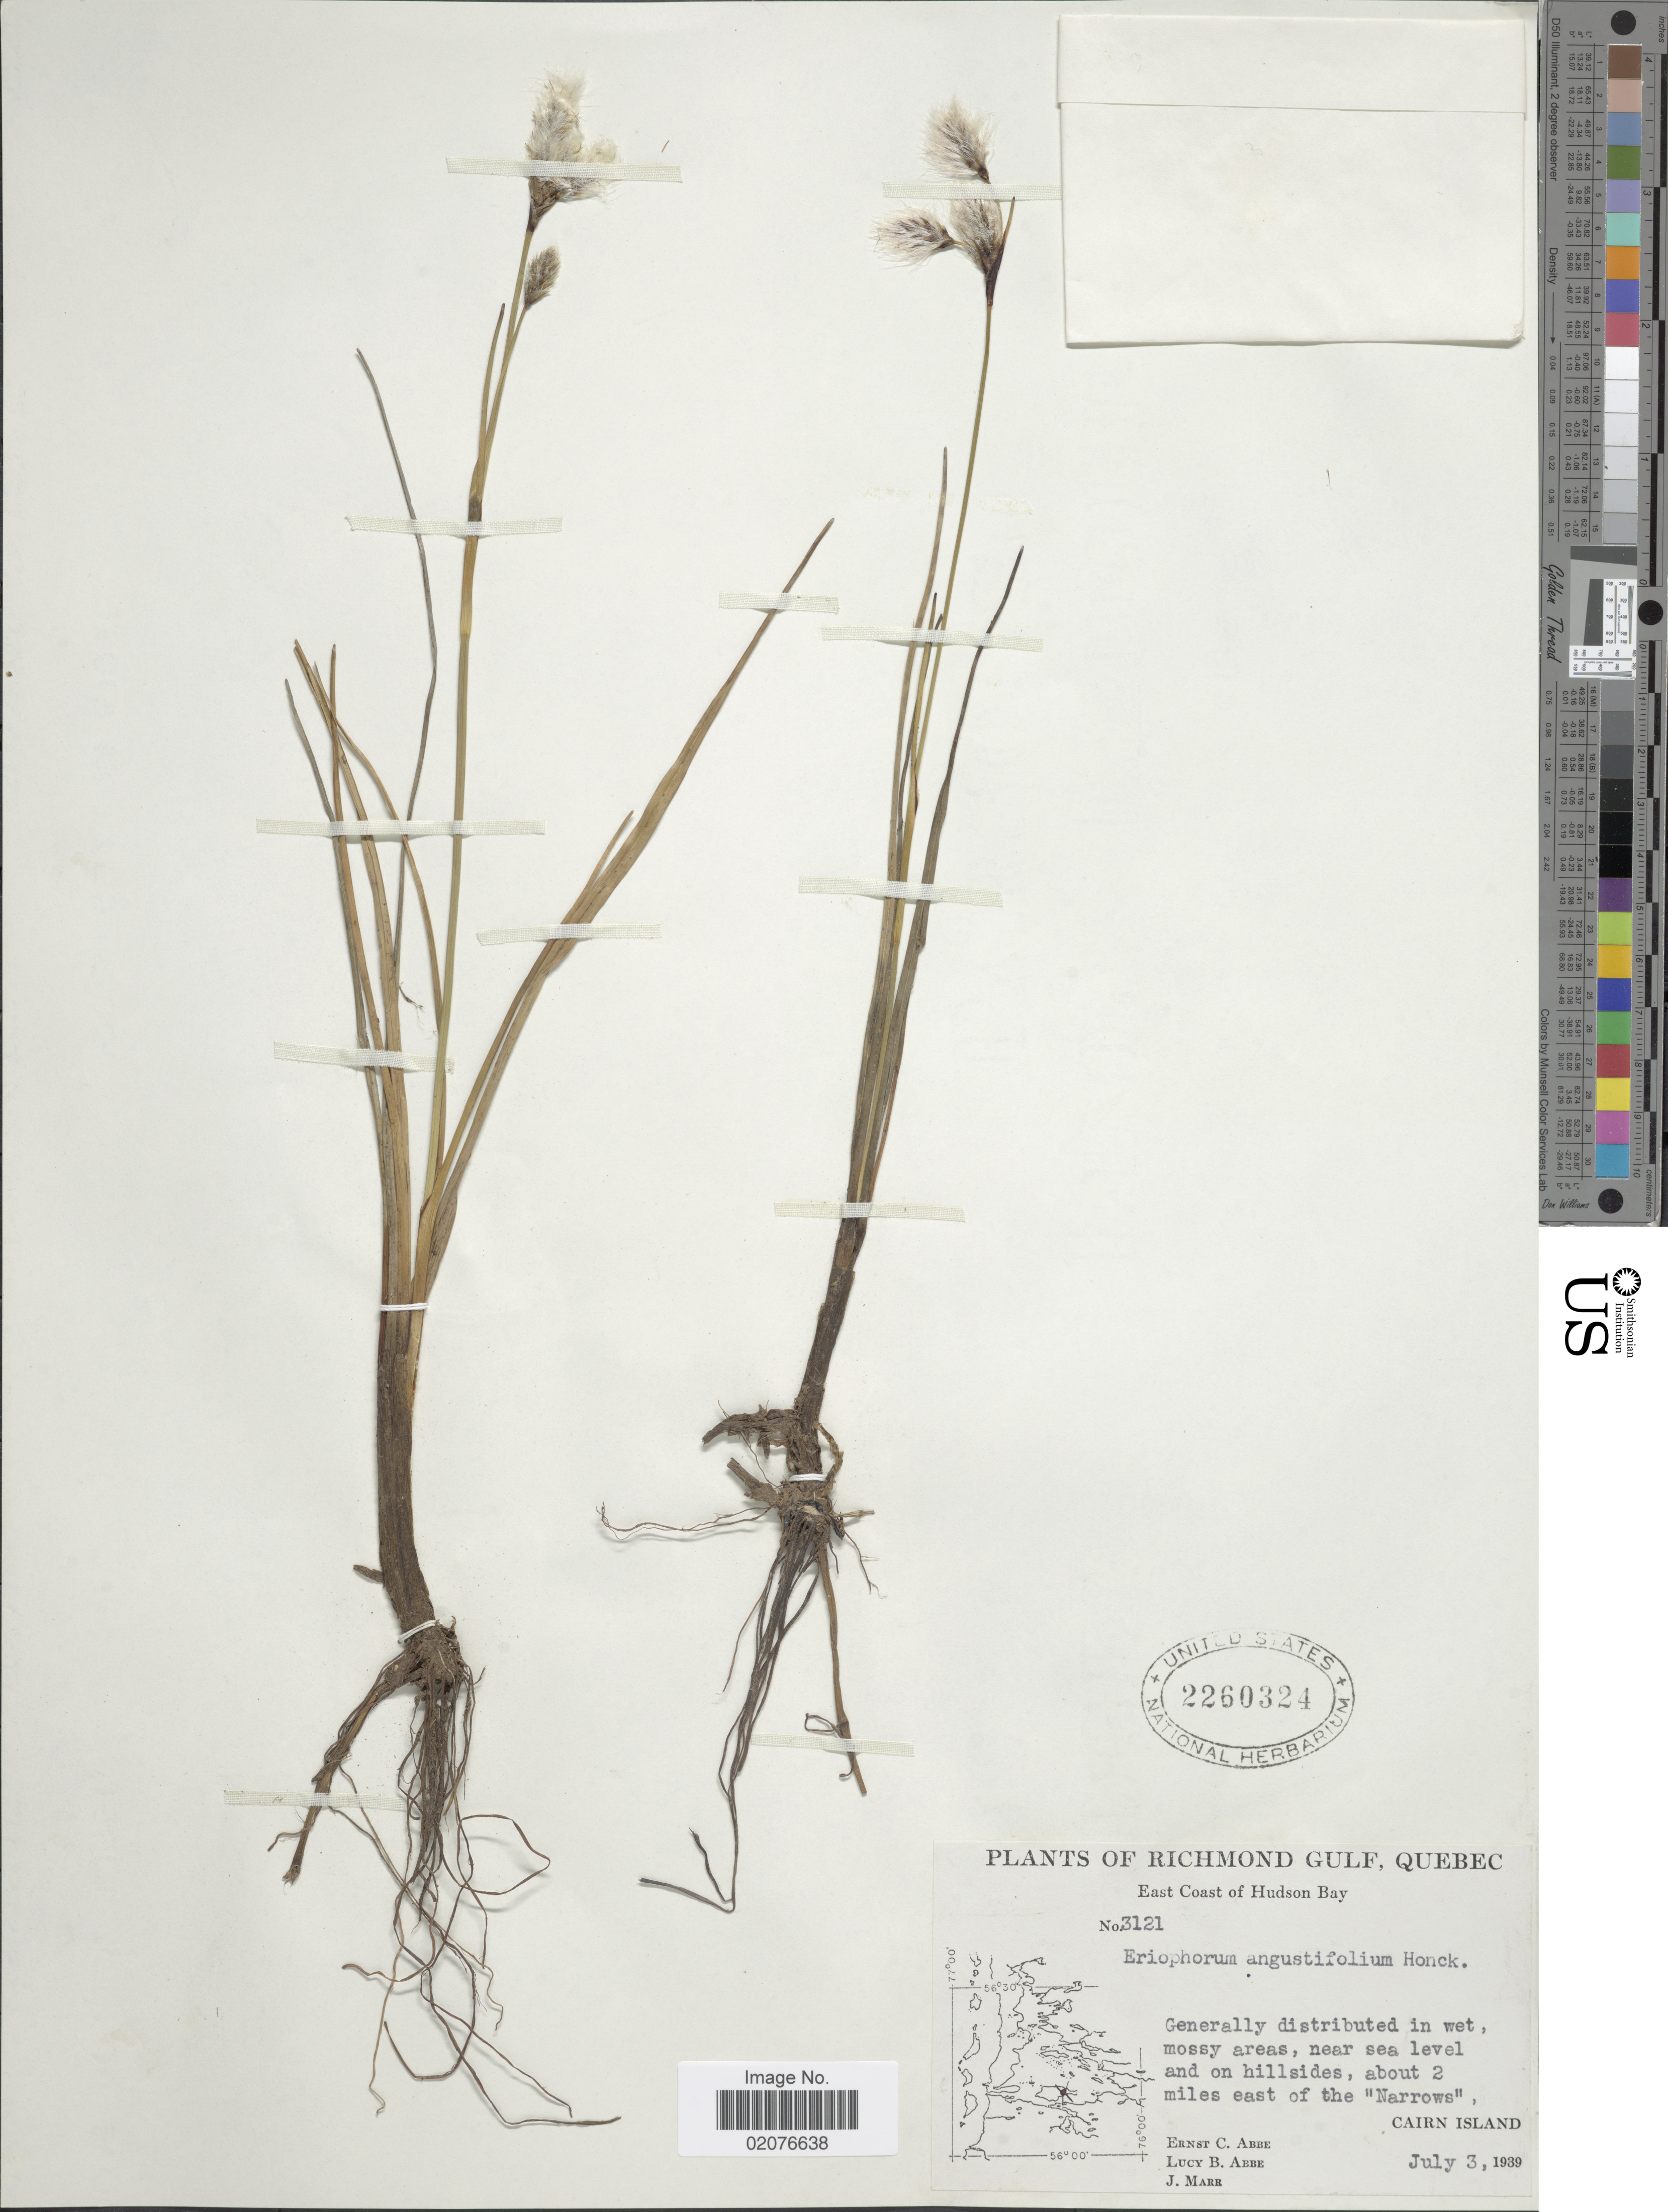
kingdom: Plantae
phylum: Tracheophyta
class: Liliopsida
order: Poales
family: Cyperaceae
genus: Eriophorum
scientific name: Eriophorum angustifolium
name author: Honck.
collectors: E. C. Abbe, L. B. Abbe & J. Marr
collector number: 3121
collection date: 1939-07-03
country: Canada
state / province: Quebec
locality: Richmond Gulf, East Coast of Hudson Bay, near sea level and on hillsides, about 2 miles east of the 'Narrows', Cairn Island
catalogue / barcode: US 2260324